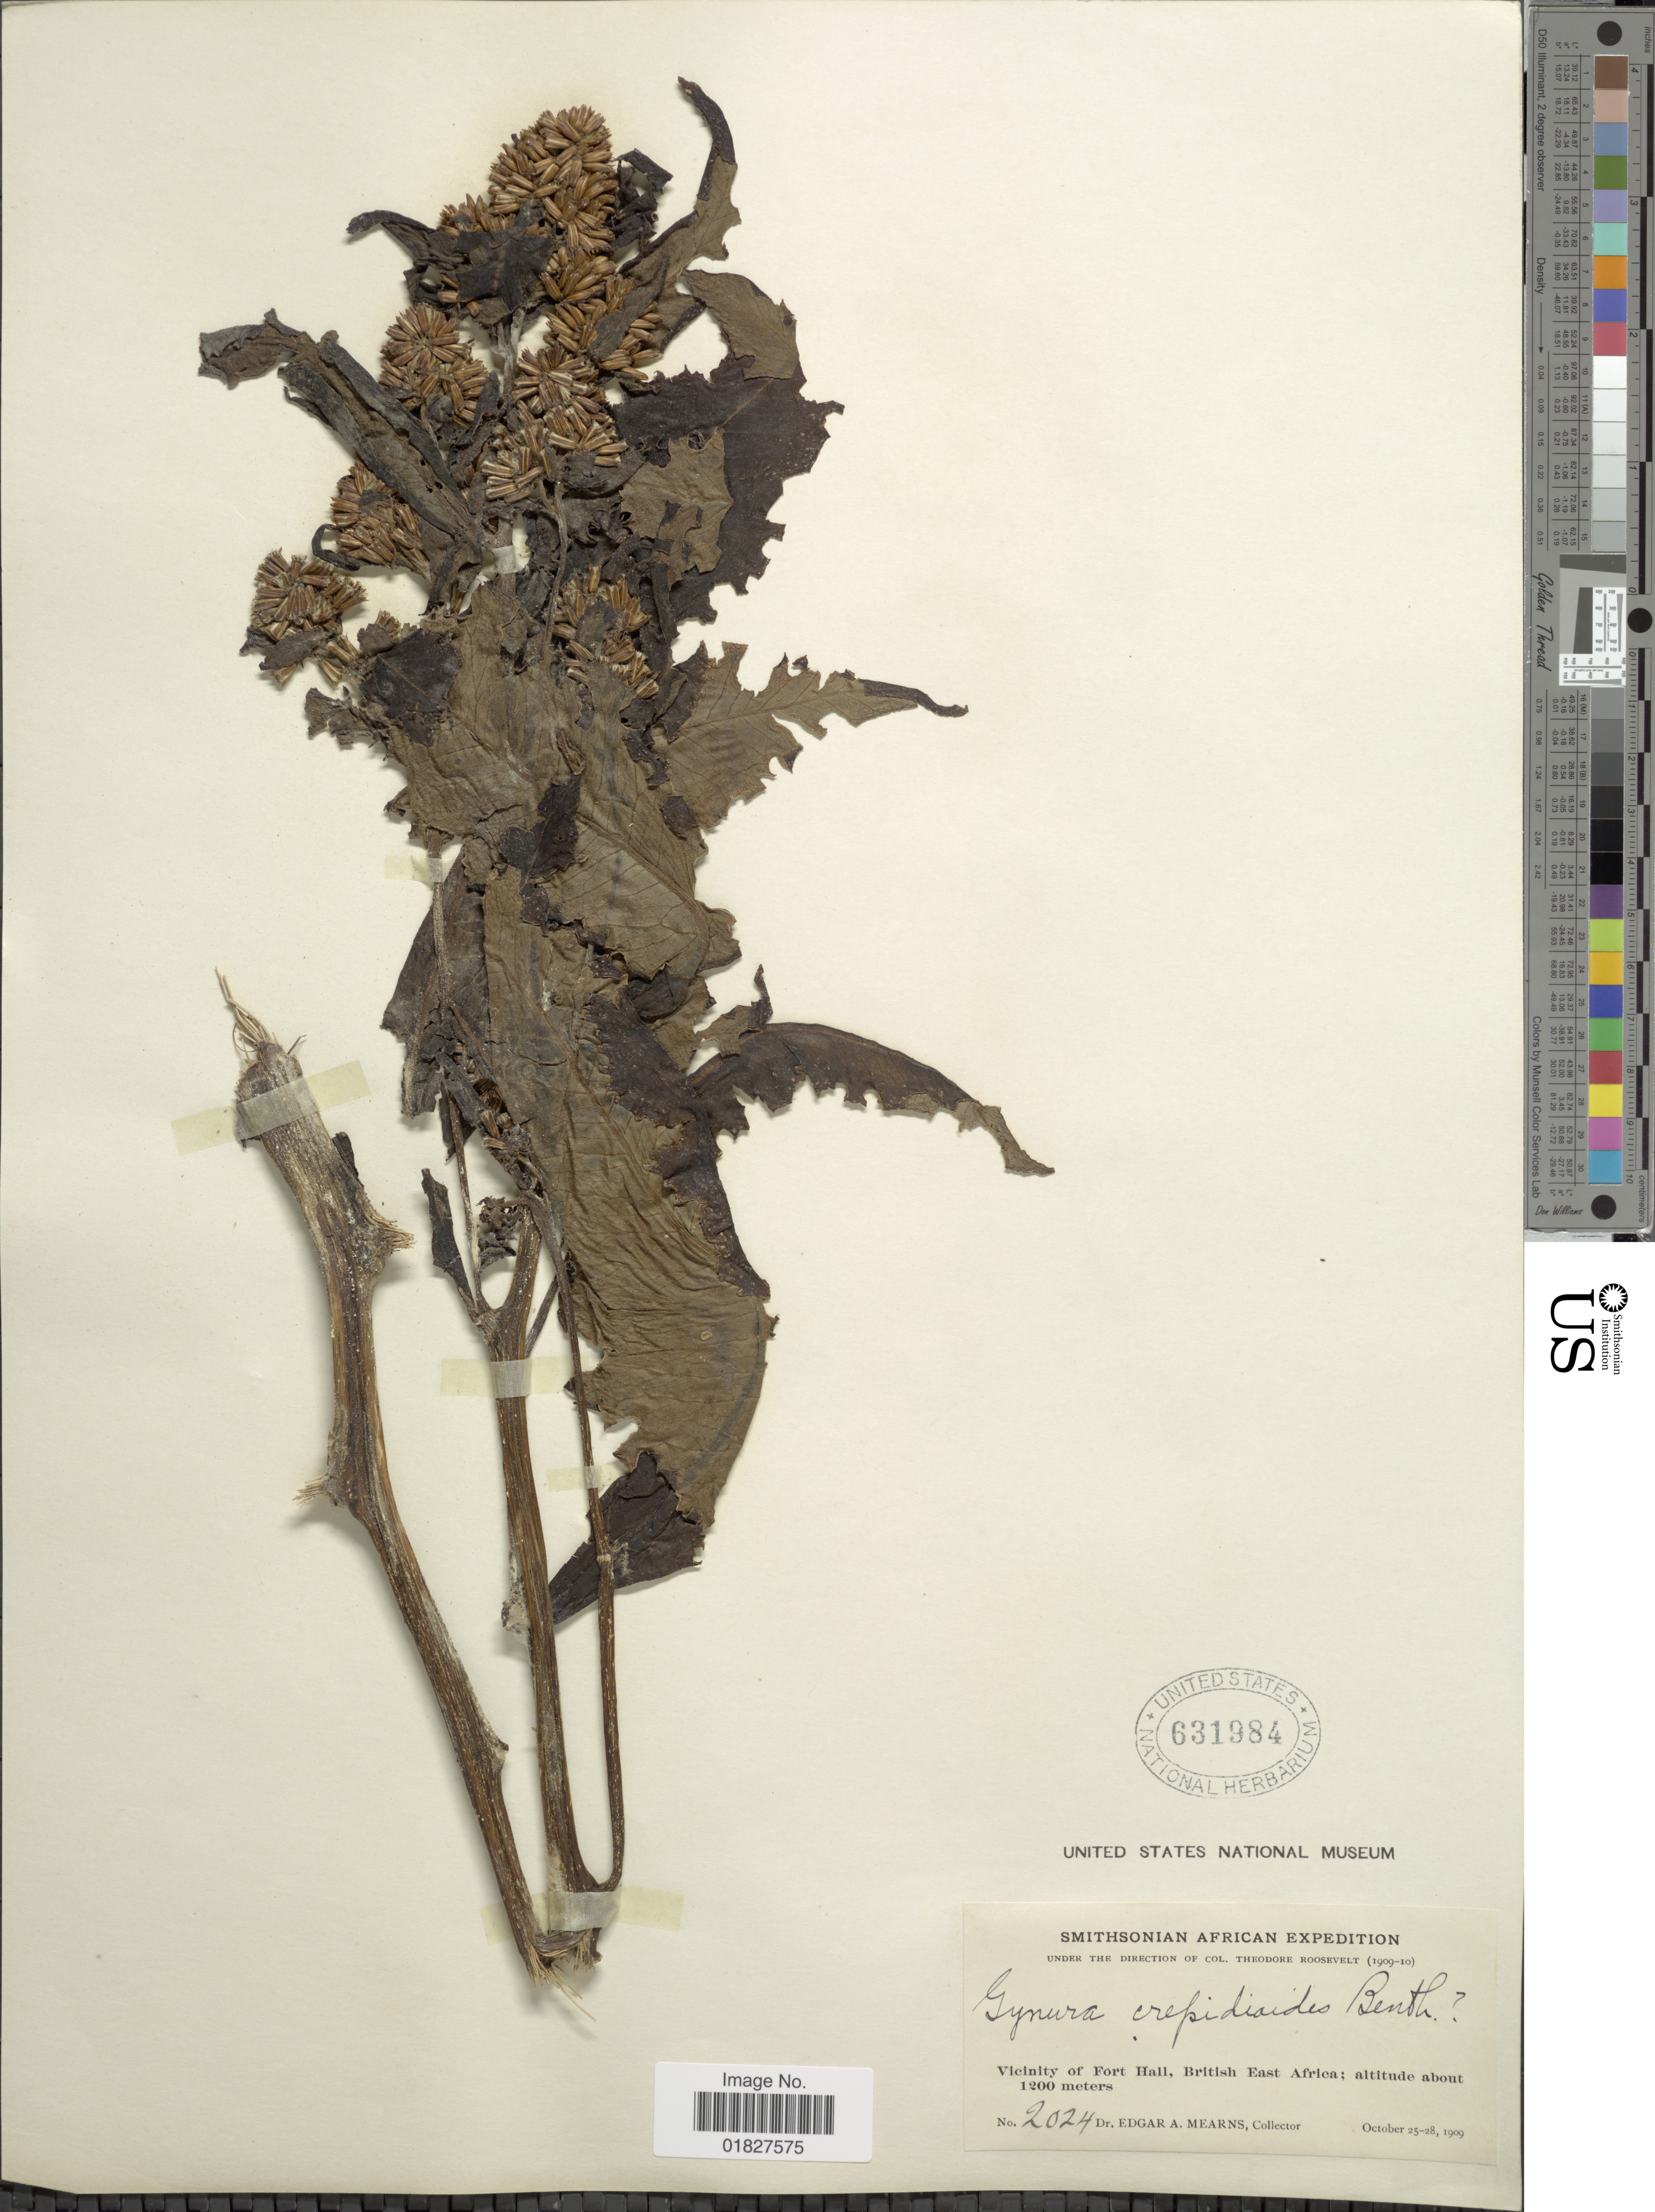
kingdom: Plantae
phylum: Tracheophyta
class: Magnoliopsida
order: Asterales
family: Asteraceae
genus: Crassocephalum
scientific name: Crassocephalum crepidioides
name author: (Benth.) S. Moore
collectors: E. A. Mearns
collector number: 2024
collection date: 1909-10-25/1909-10-28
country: Kenya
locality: Vicinity of Fort Hall, British East Africa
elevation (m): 1200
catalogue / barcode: US 631984